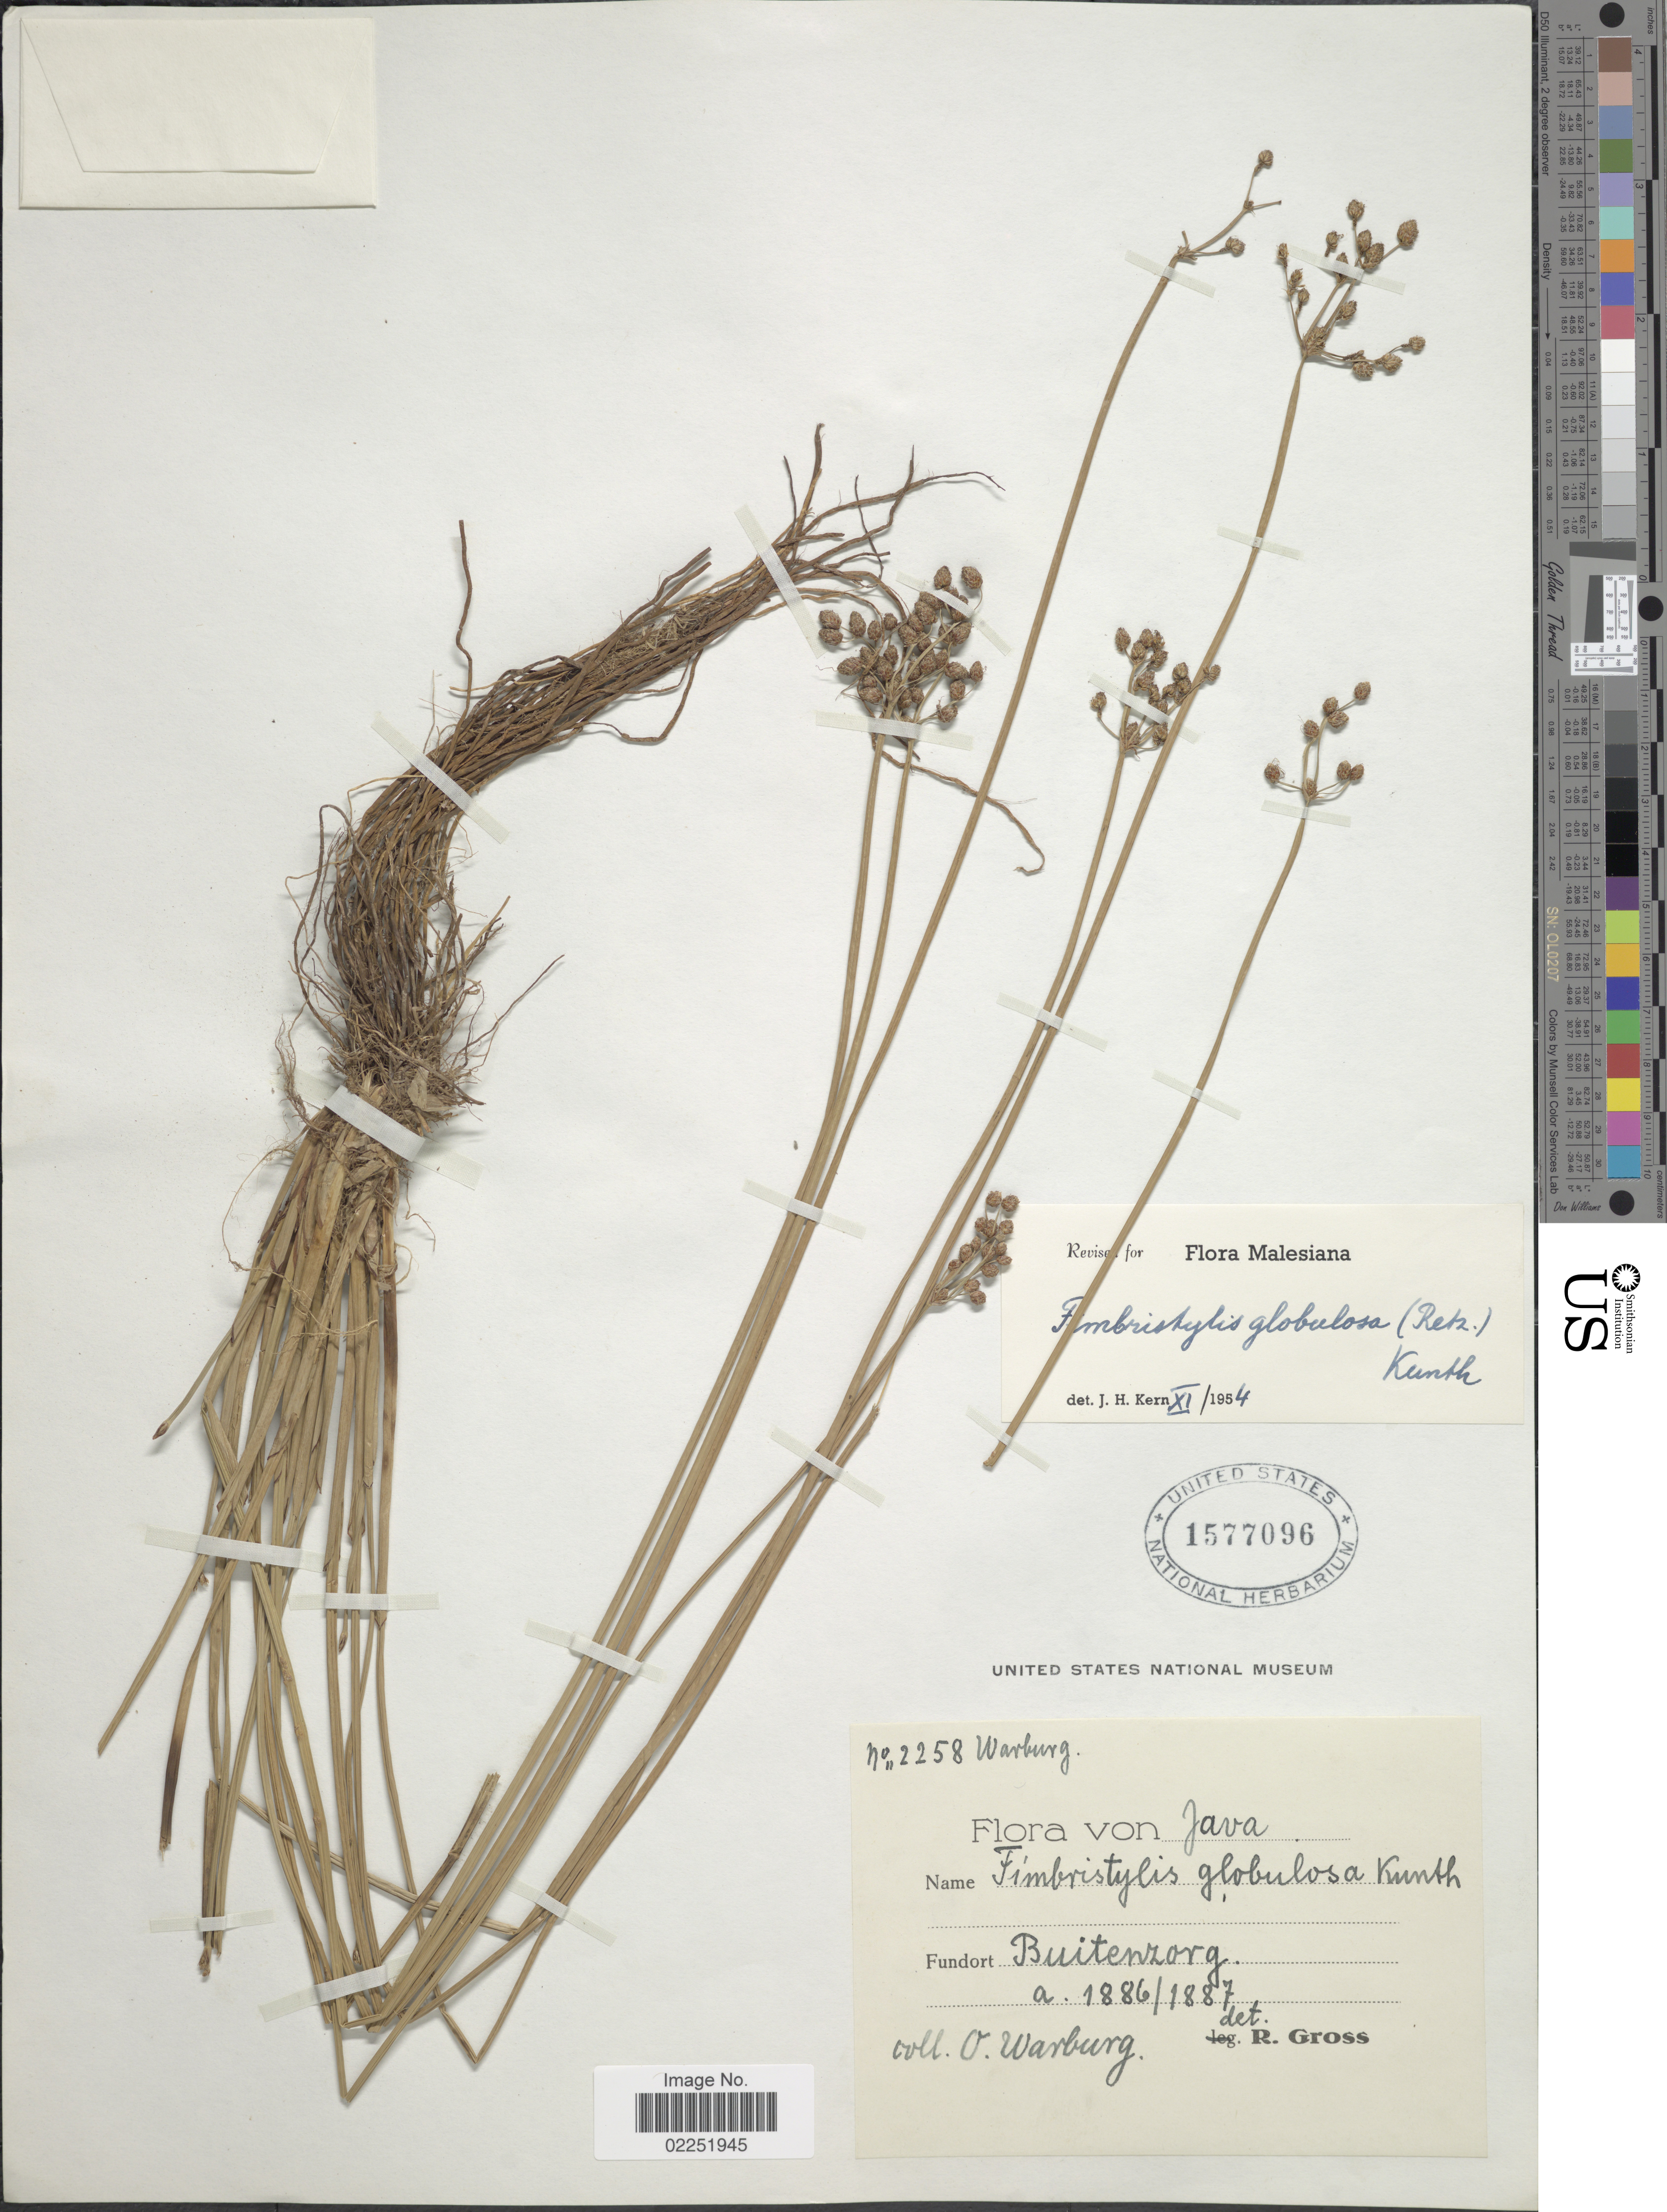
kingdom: Plantae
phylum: Tracheophyta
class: Liliopsida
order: Poales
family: Cyperaceae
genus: Fimbristylis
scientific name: Fimbristylis umbellaris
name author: (Lam.) Vahl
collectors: O. Warburg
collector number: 2258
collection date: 1886/1887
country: Indonesia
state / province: Java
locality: Buitenzorg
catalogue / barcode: US 1577096